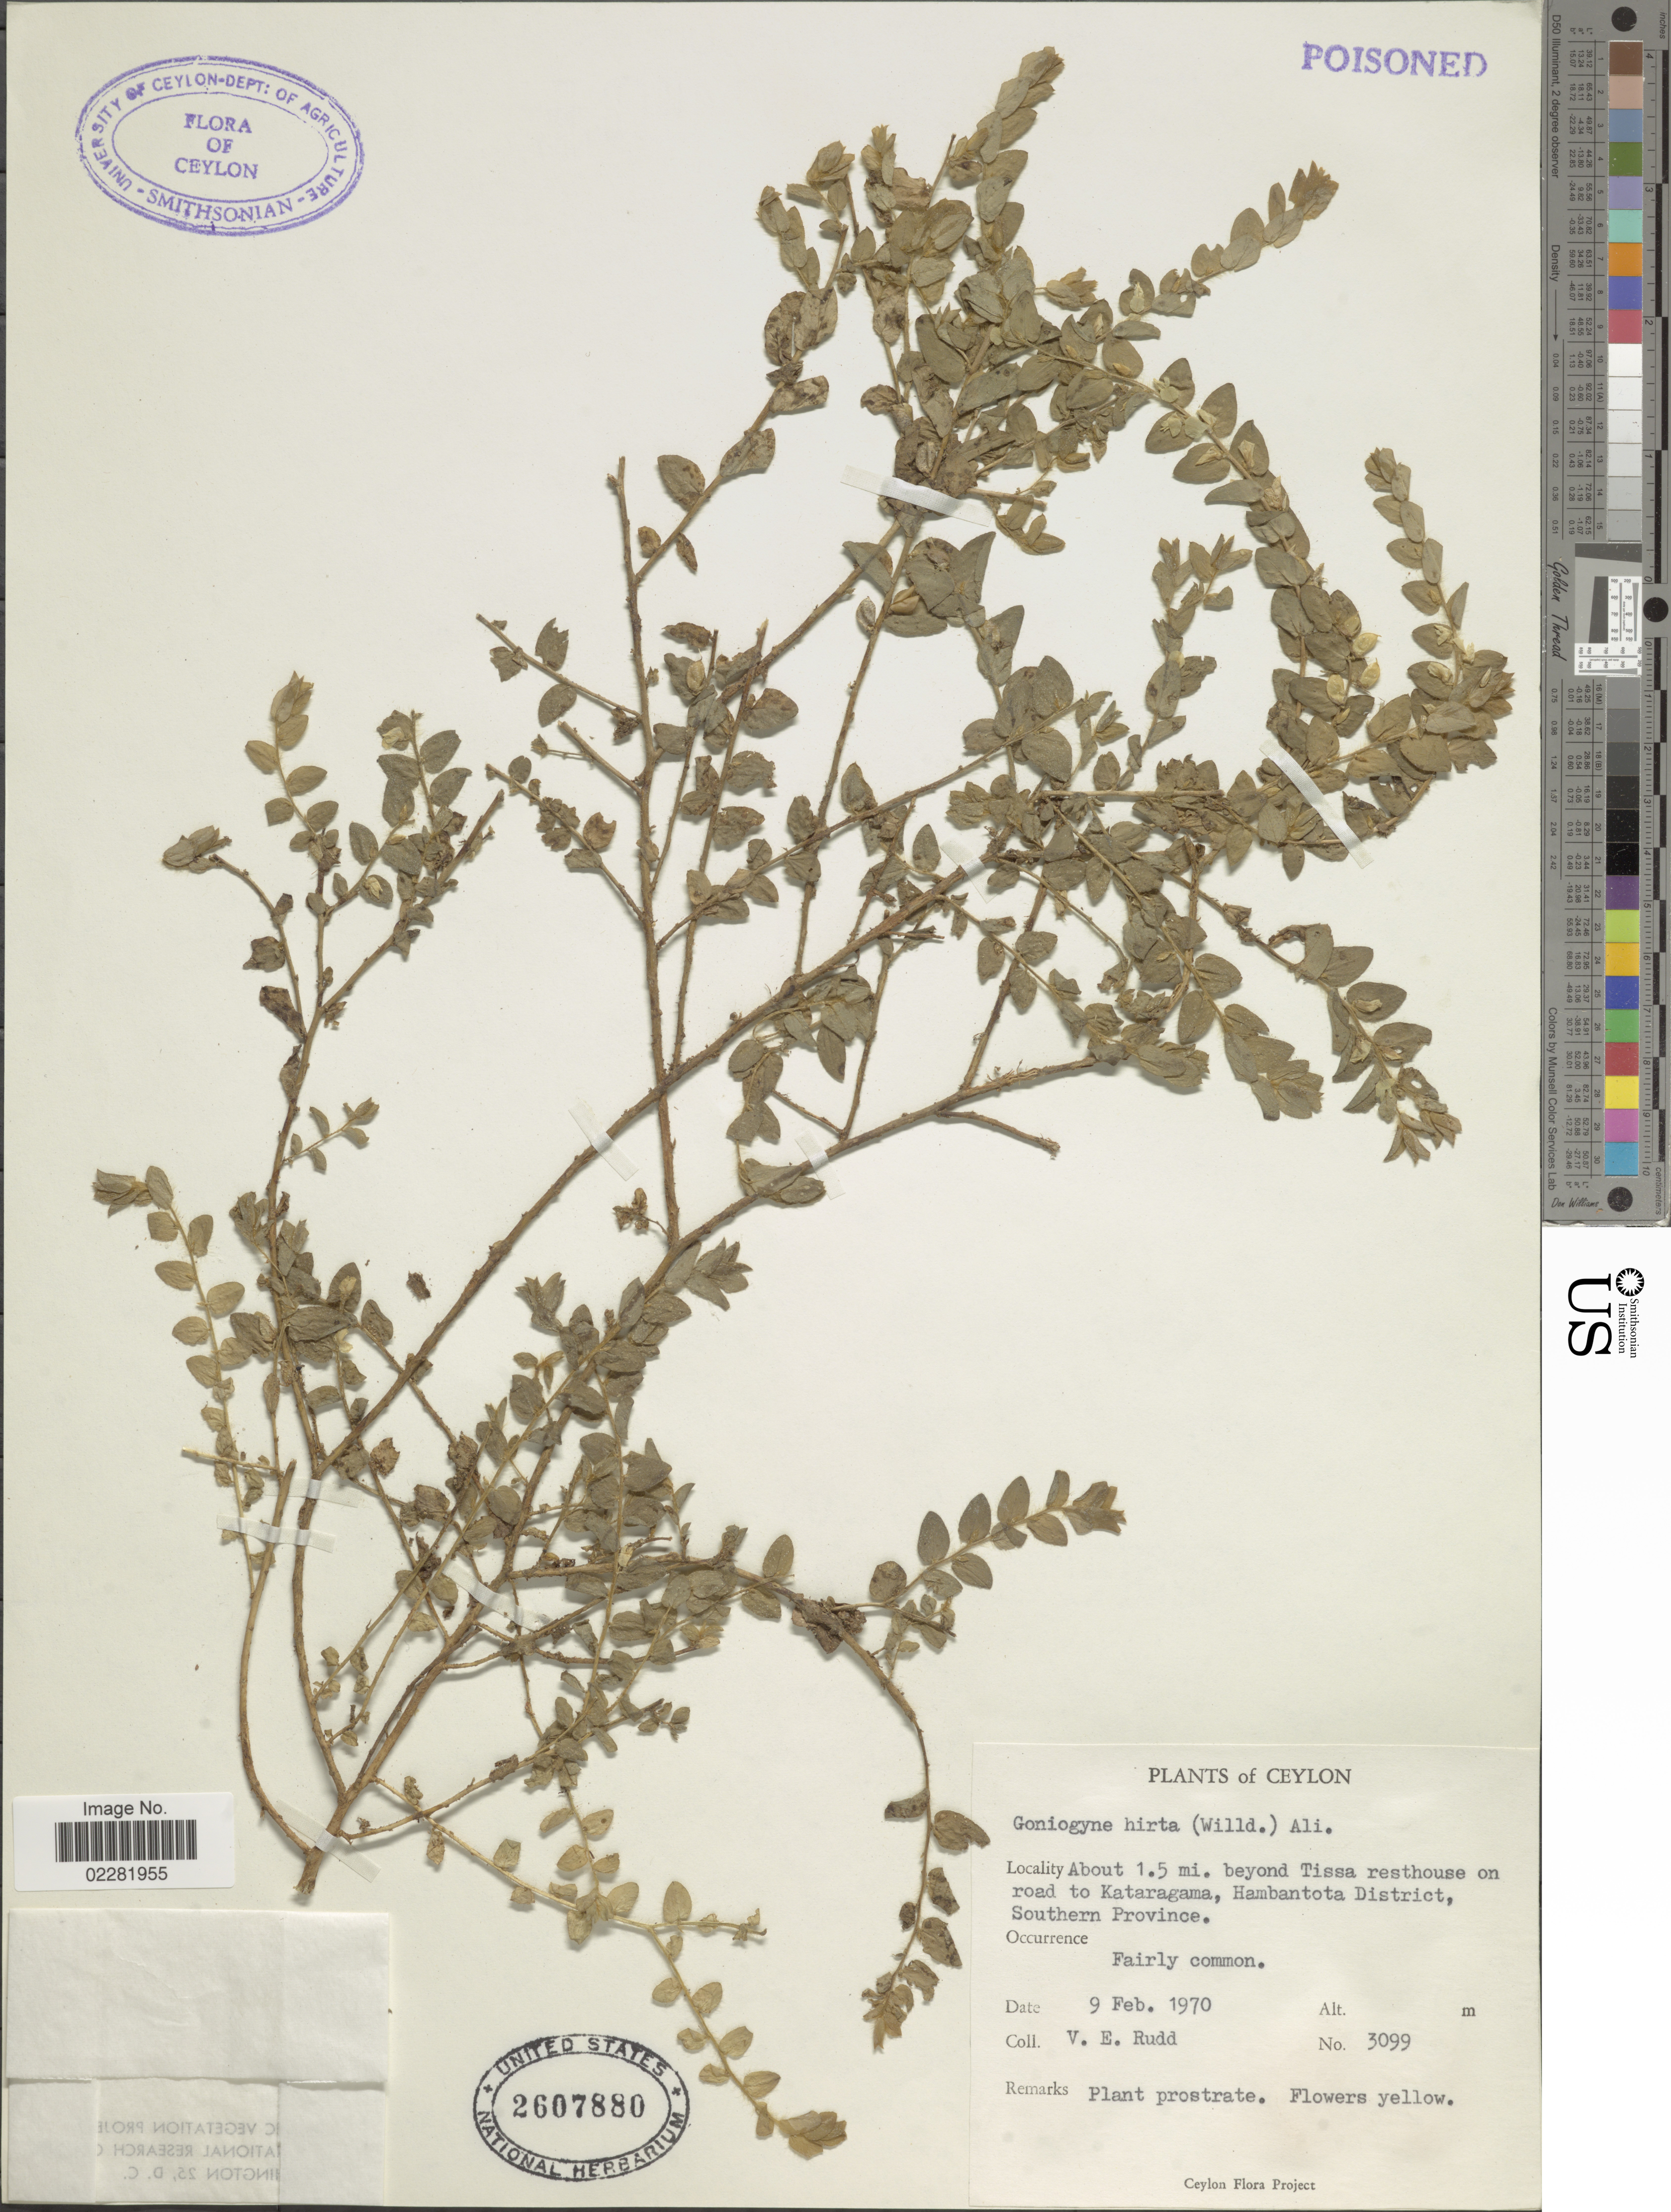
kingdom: Plantae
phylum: Tracheophyta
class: Magnoliopsida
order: Fabales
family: Fabaceae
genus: Crotalaria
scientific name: Crotalaria hebecarpa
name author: (DC.) Rudd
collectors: V. E. Rudd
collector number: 3099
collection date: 1970-02-09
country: Sri Lanka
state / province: Southern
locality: Ceylon. About 1.5 mi beyond Tissa resthouse on road to Kataragama, Hambantota District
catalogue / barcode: US 2607880